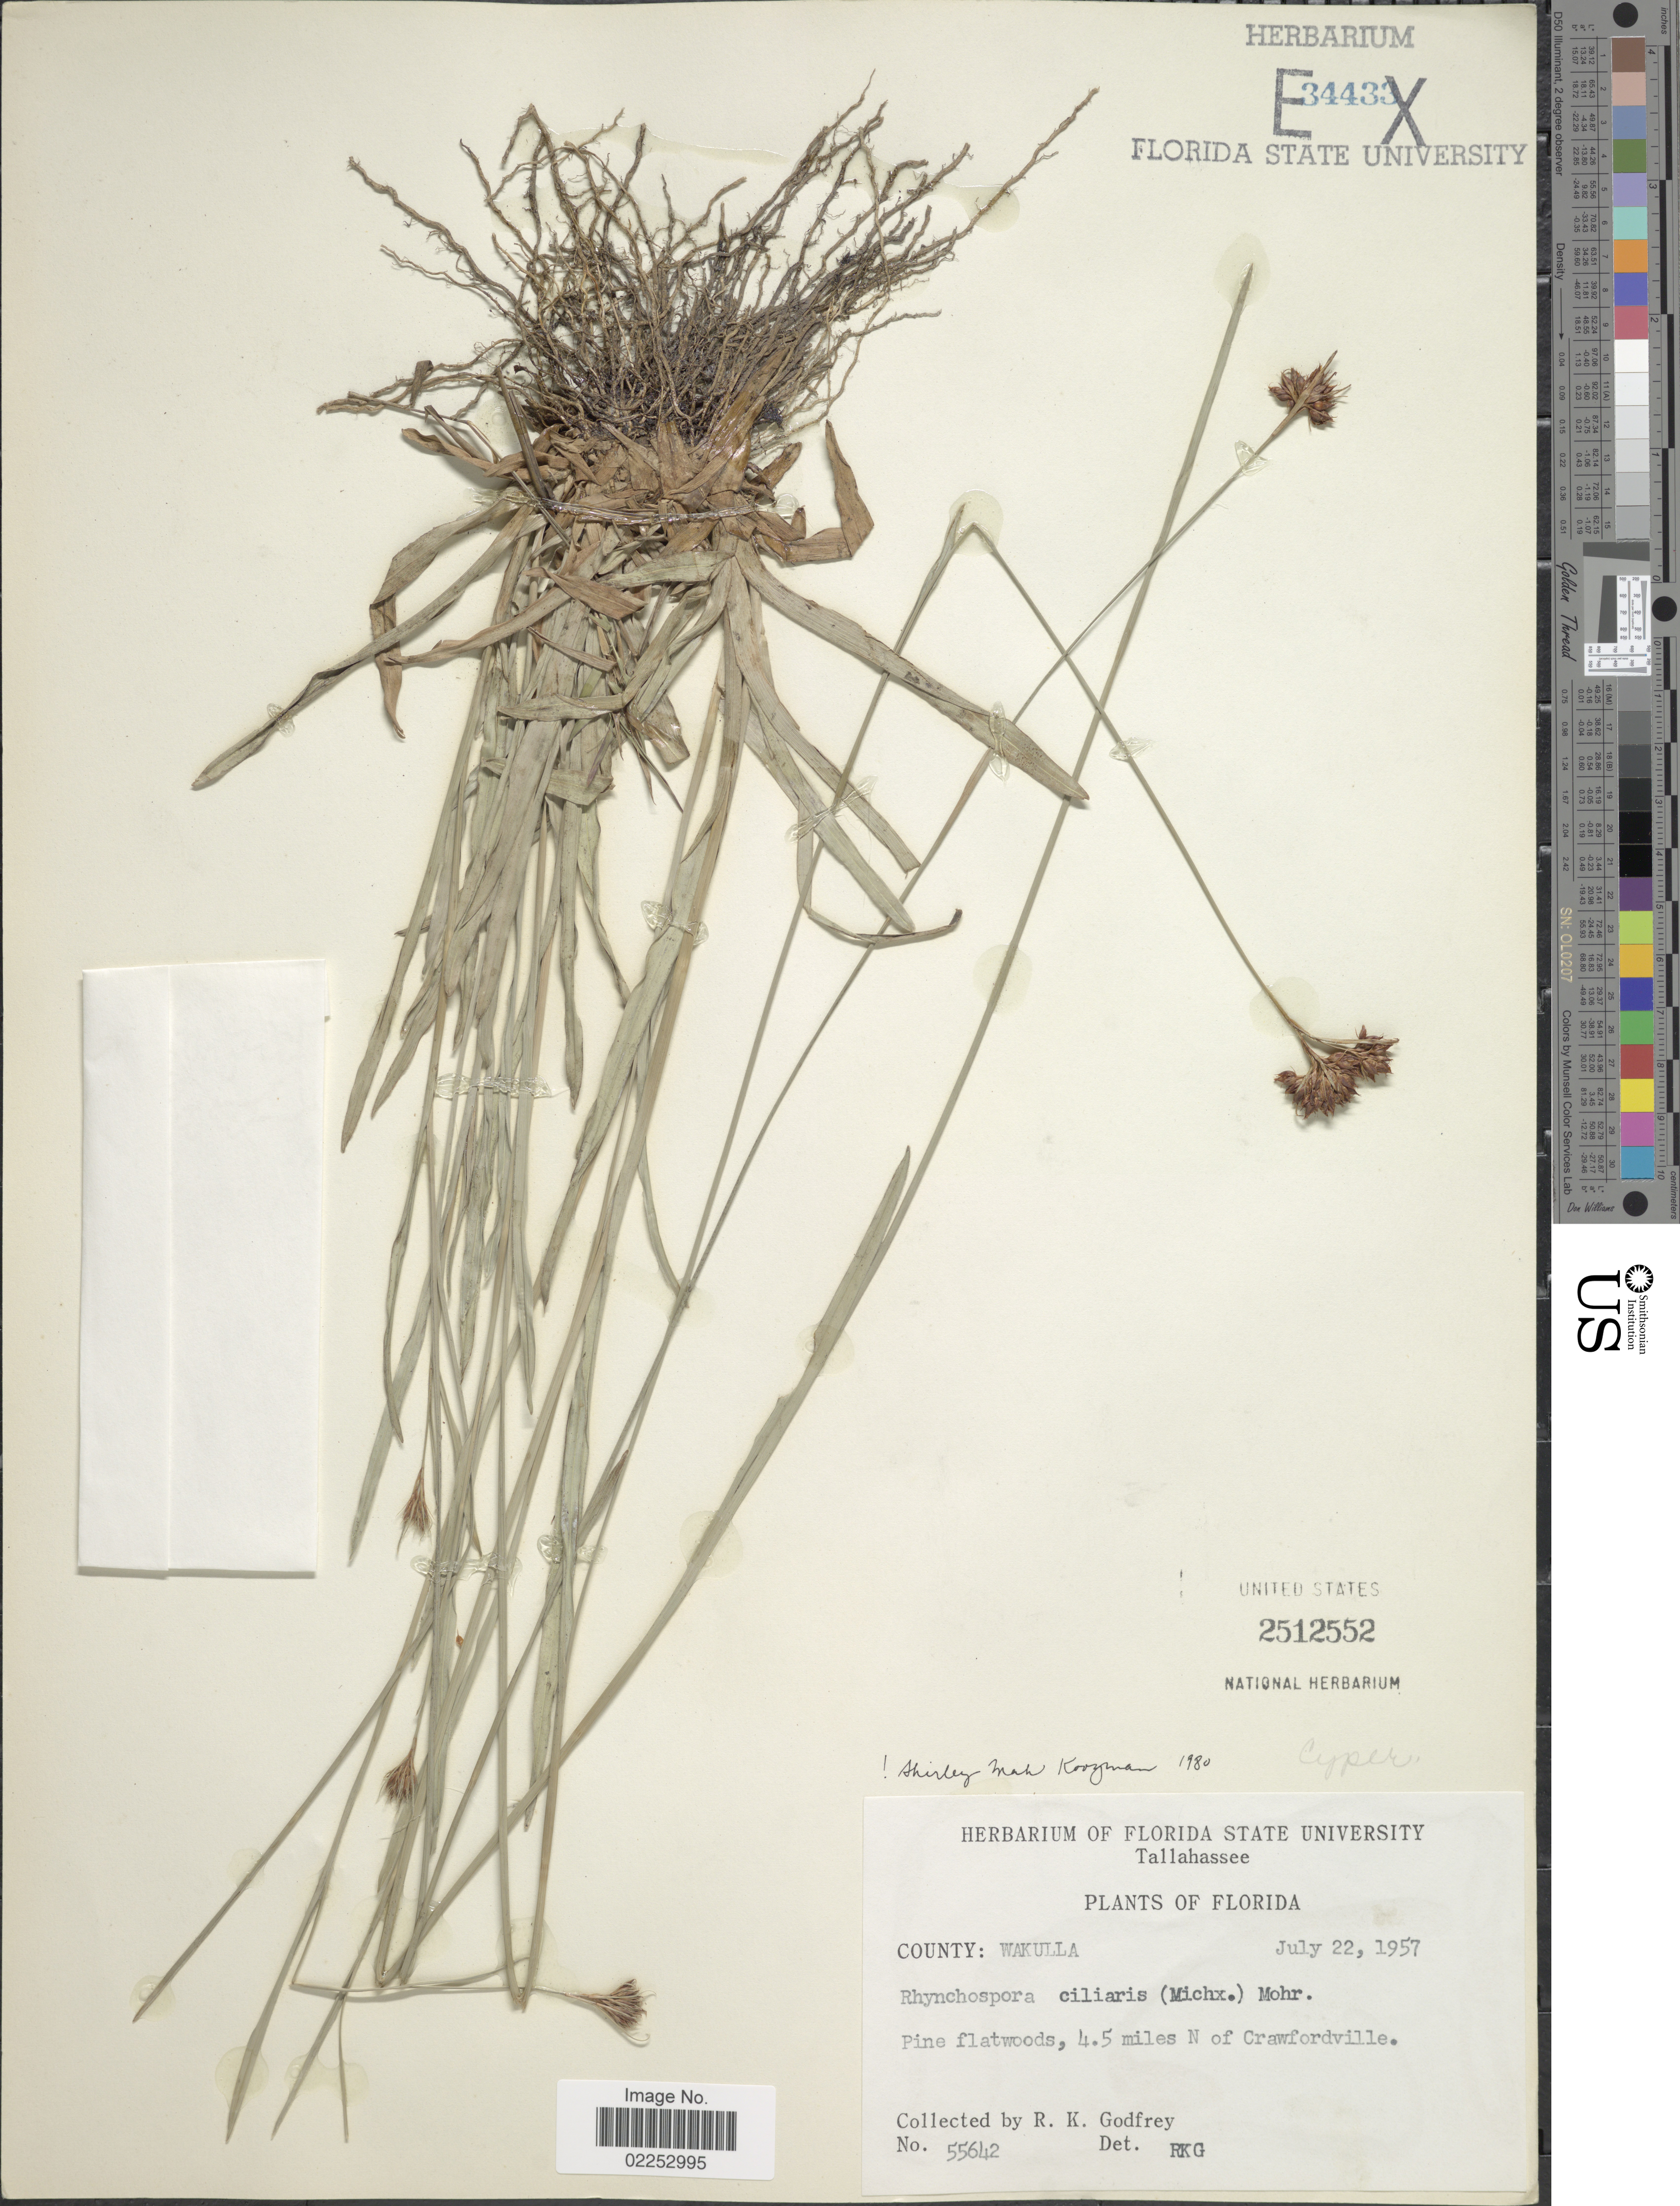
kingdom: Plantae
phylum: Tracheophyta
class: Liliopsida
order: Poales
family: Cyperaceae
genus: Rhynchospora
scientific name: Rhynchospora ciliaris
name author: (Michx.) C. Mohr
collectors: R. K. Godfrey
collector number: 55642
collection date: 1957-07-22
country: United States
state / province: Florida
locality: County: Wakulla. 4.5 miles N of Crwafordville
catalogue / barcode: US 2512552